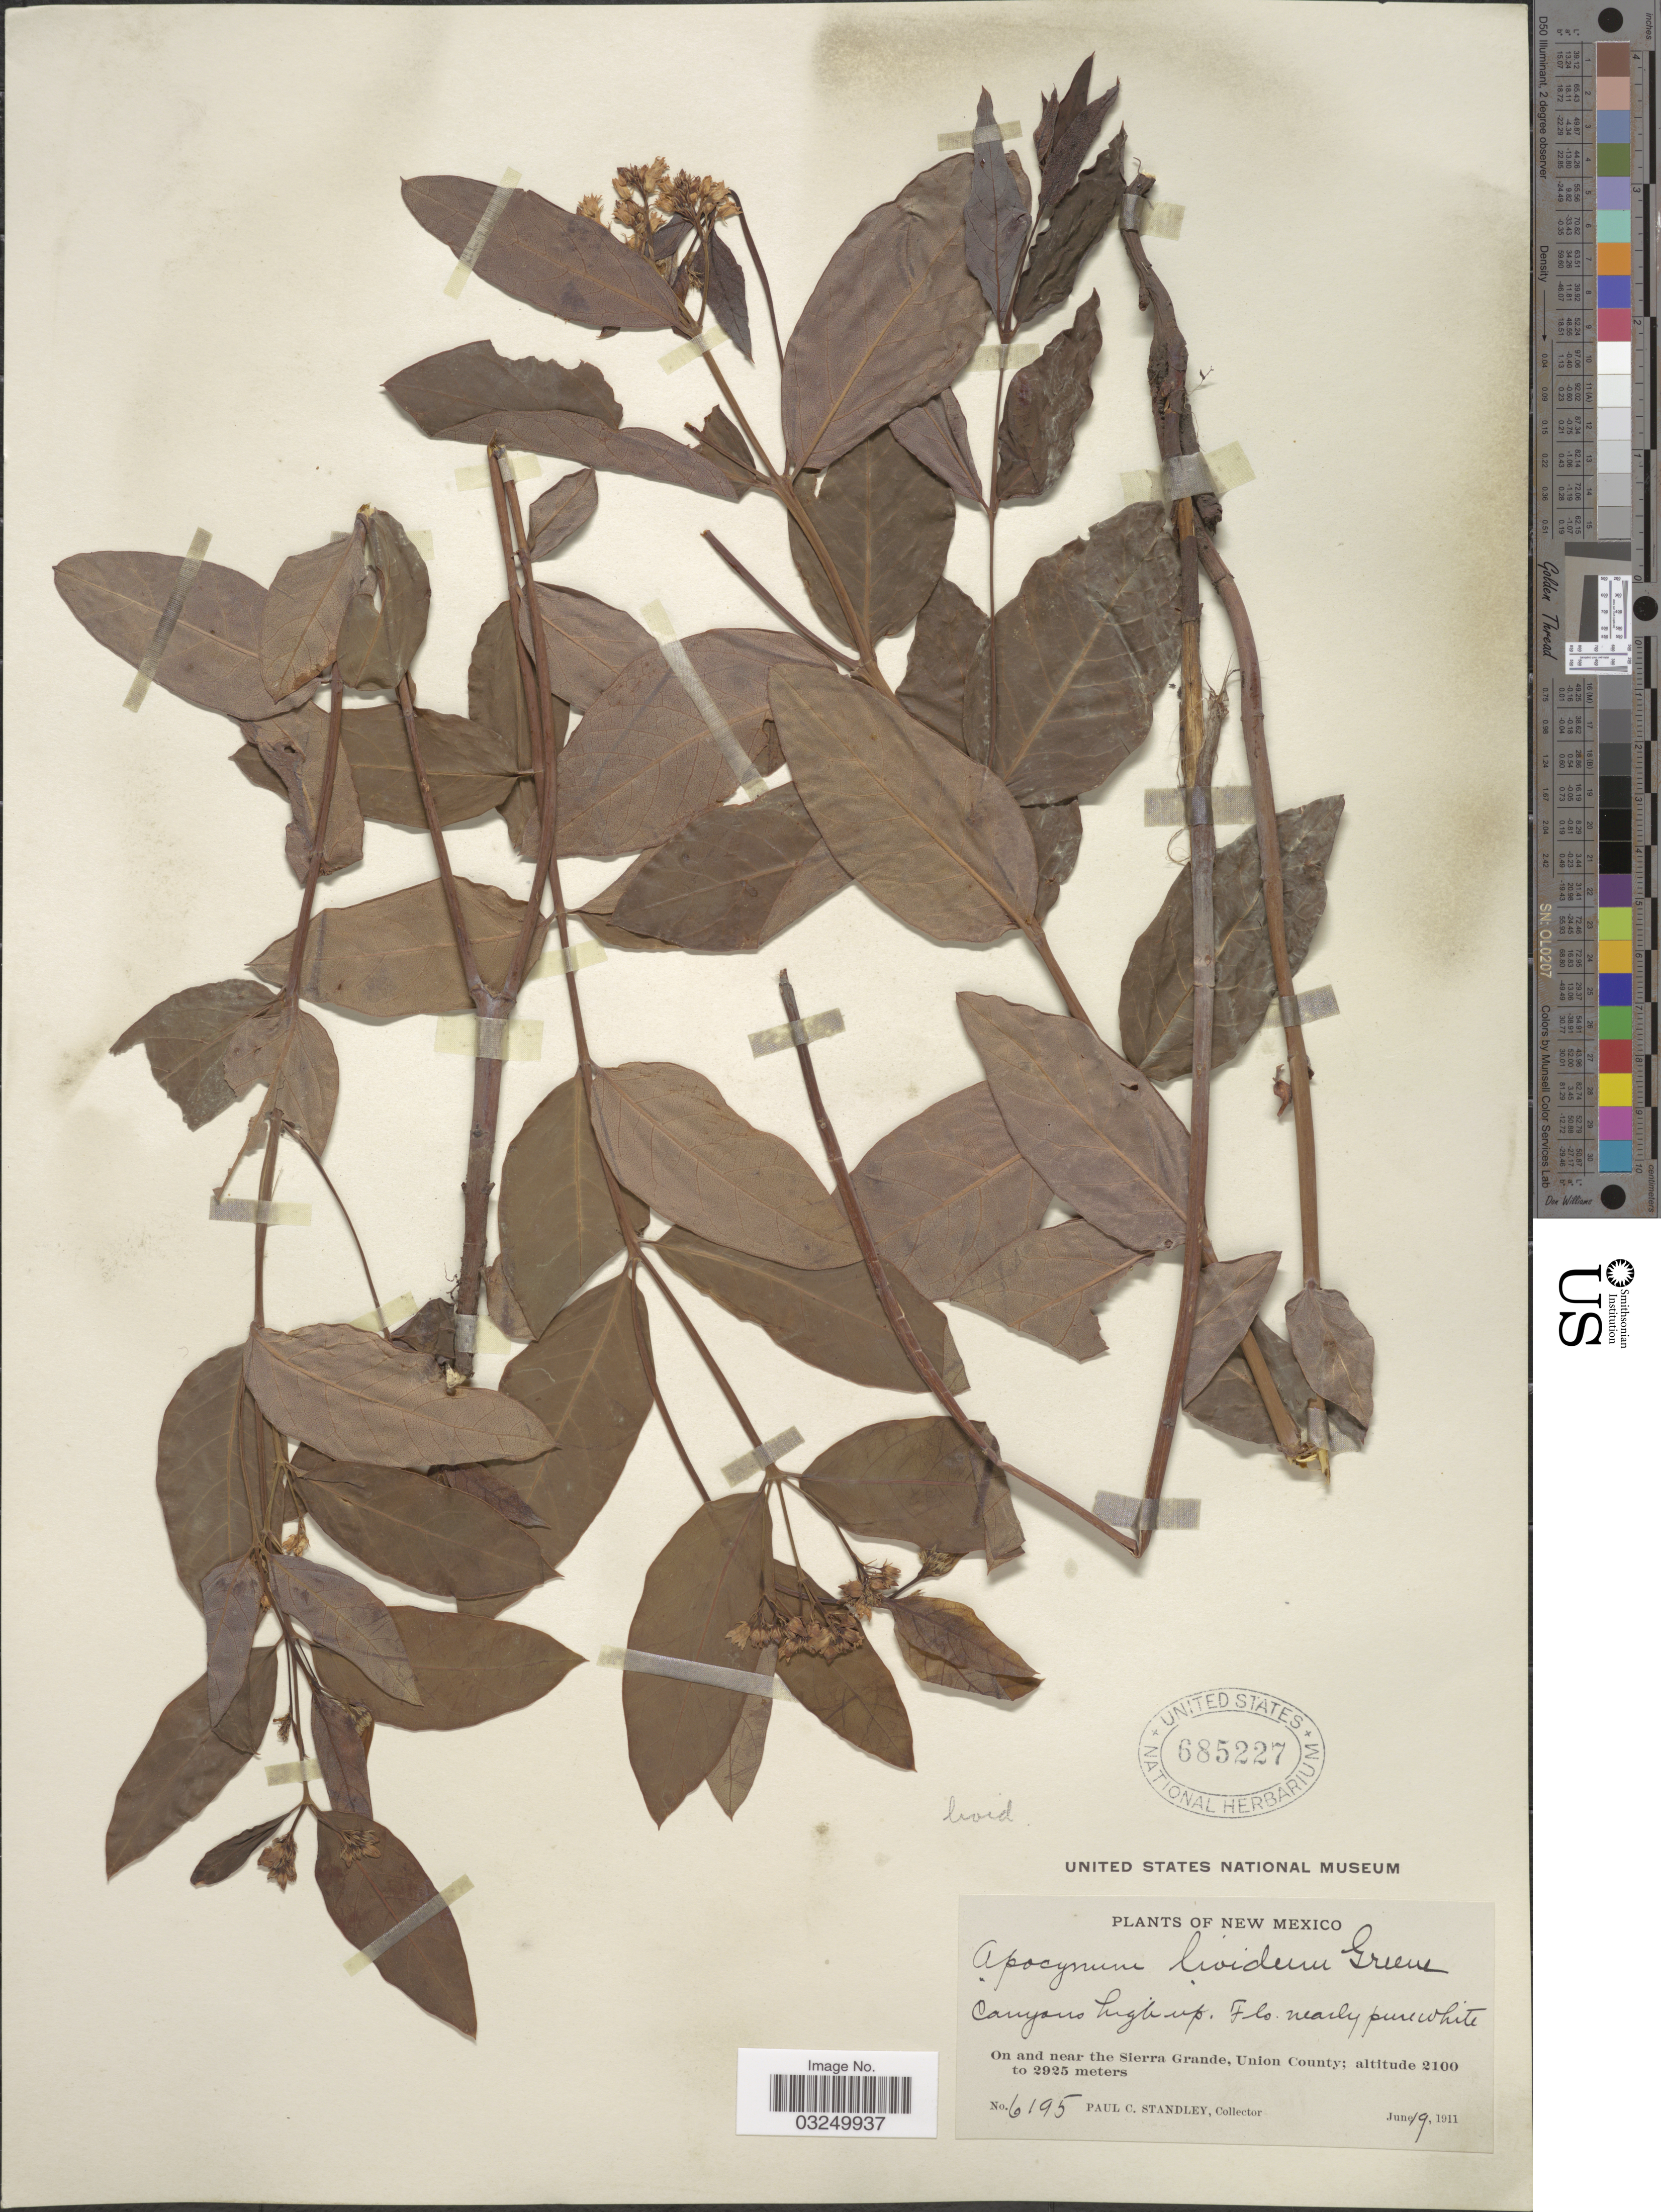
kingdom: Plantae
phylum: Tracheophyta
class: Magnoliopsida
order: Gentianales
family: Apocynaceae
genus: Apocynum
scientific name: Apocynum lividum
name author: Greene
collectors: P. C. Standley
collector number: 6195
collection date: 1911-06-19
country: United States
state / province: New Mexico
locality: On and nearthe Sierra Grande, Union County.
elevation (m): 2100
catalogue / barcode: US 665227